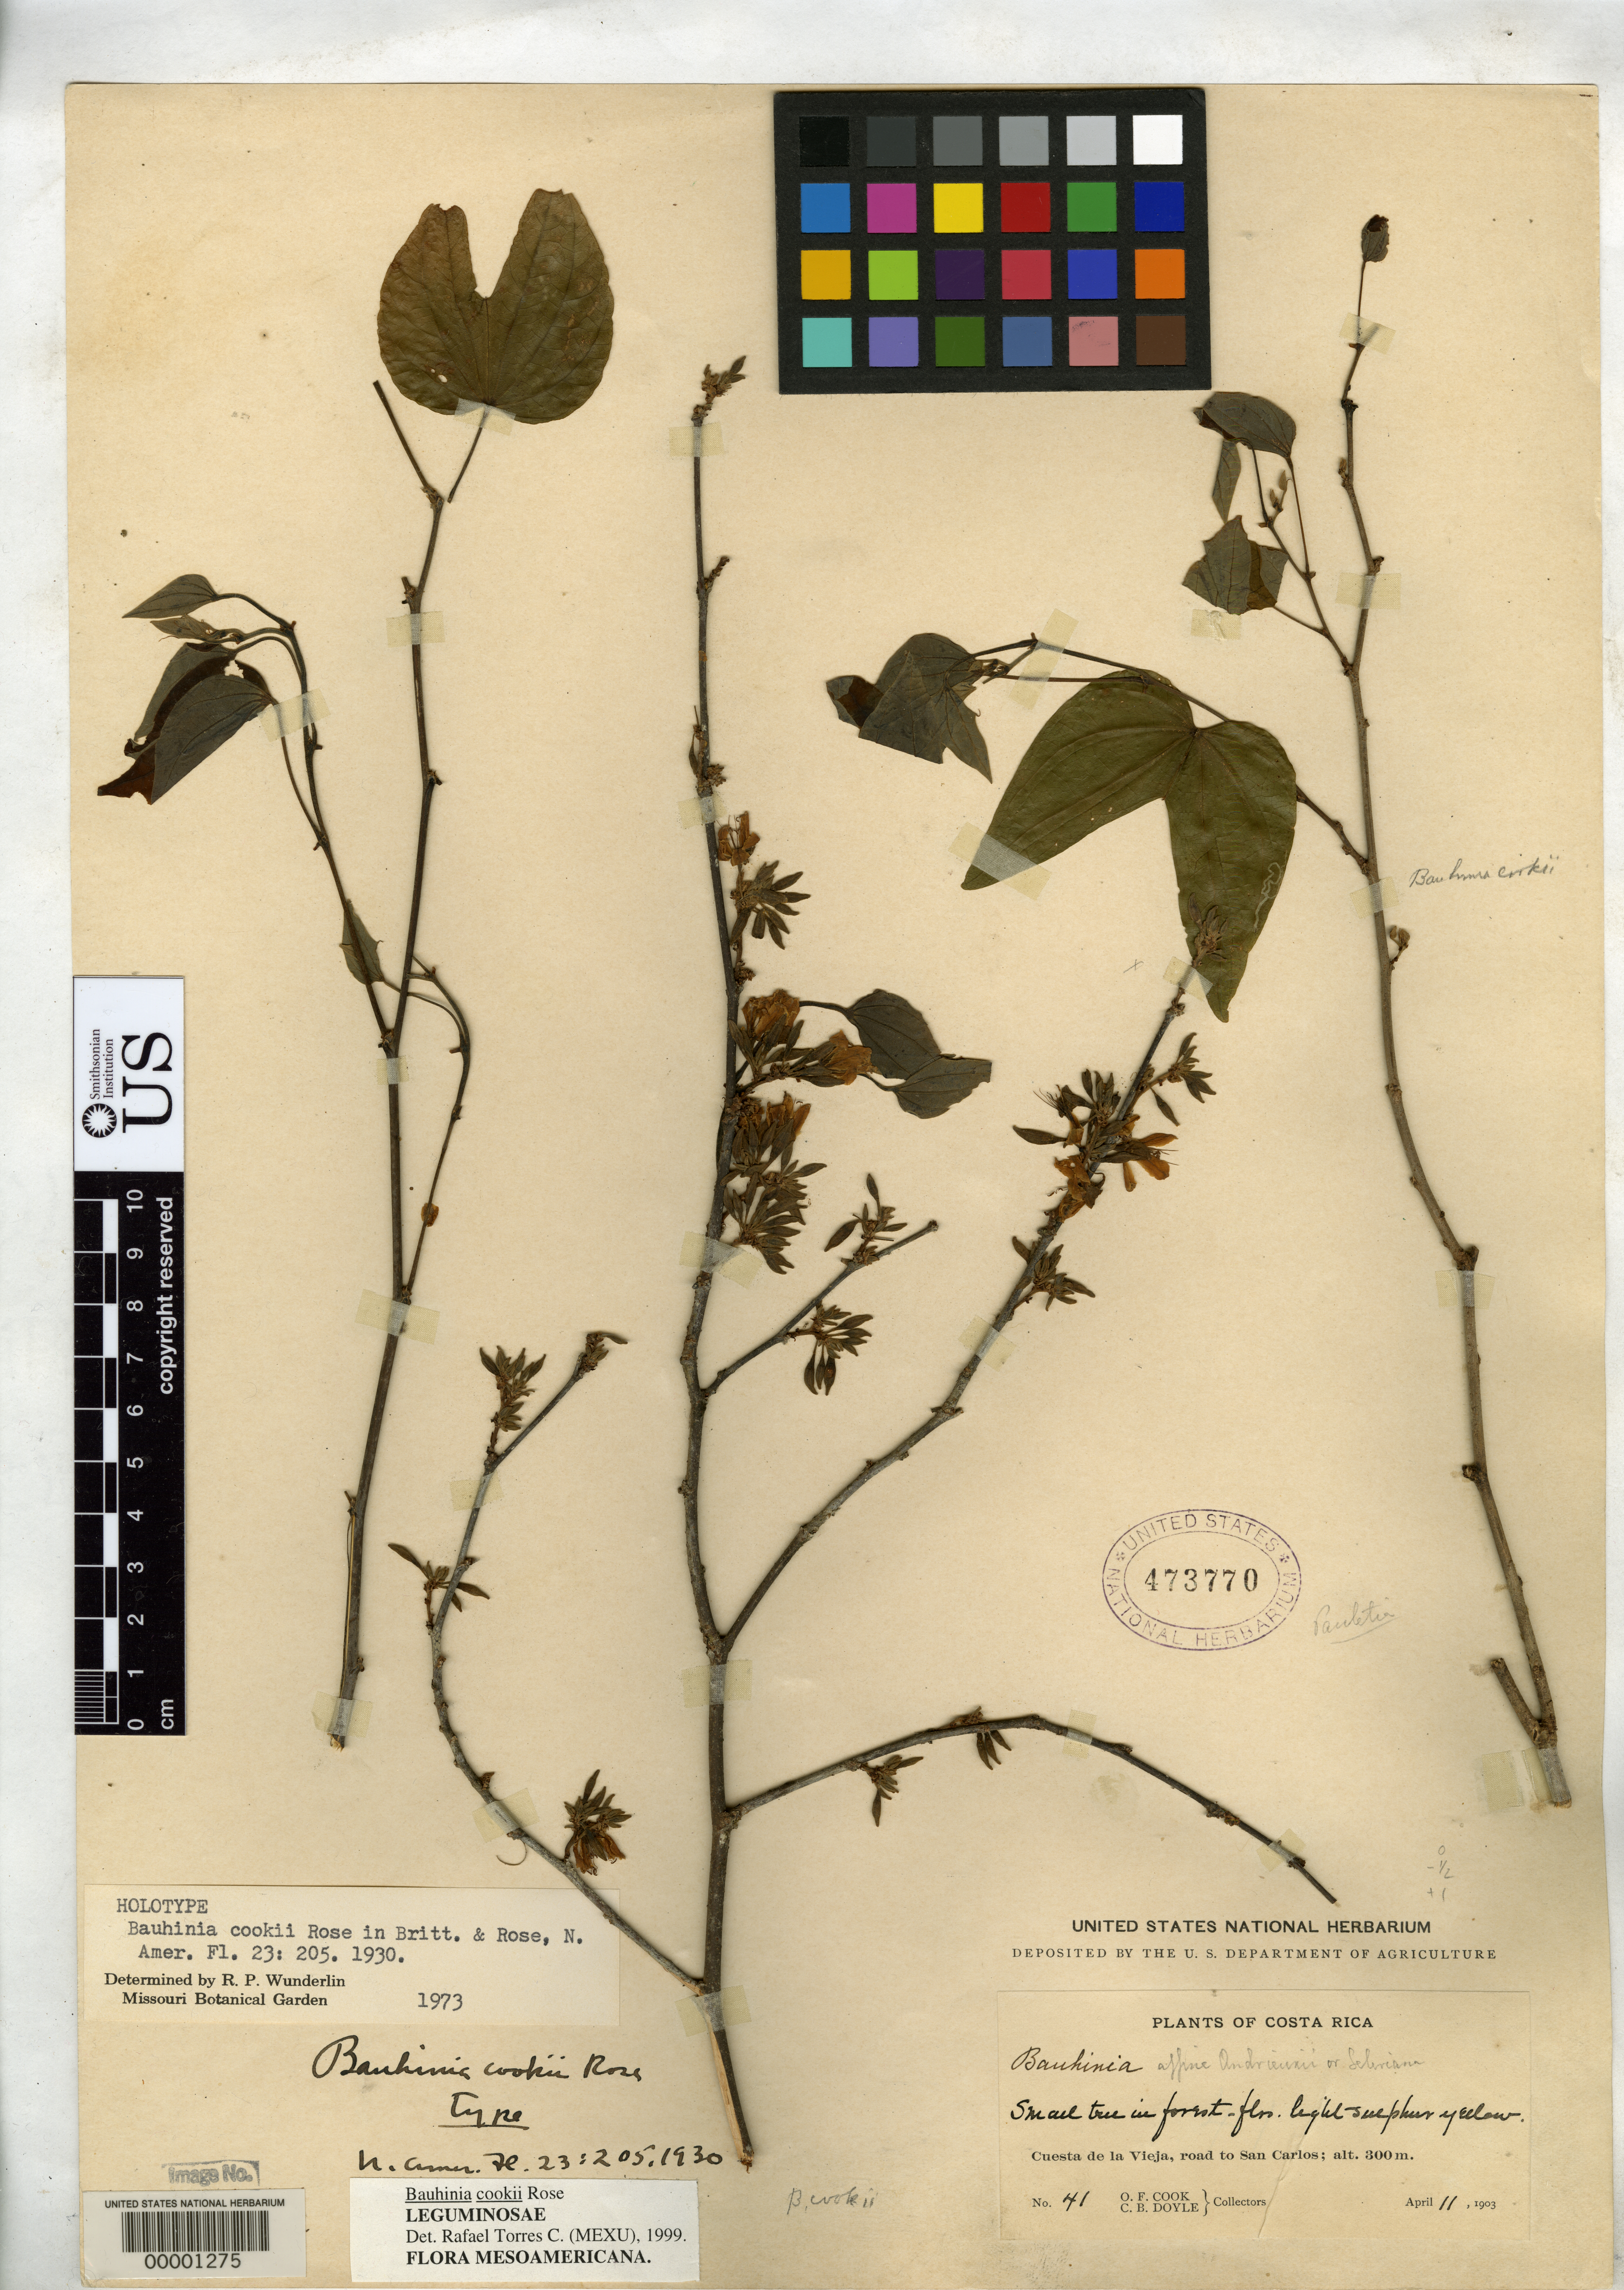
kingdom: Plantae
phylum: Tracheophyta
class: Magnoliopsida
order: Fabales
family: Fabaceae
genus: Bauhinia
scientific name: Bauhinia cookii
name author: Rose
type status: Holotype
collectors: O. F. Cook & C. Doyle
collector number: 41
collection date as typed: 11 Apr 1903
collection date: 1903-04-11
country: Costa Rica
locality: Cuesta de La Vieja, road to San Carlos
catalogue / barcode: US 473770